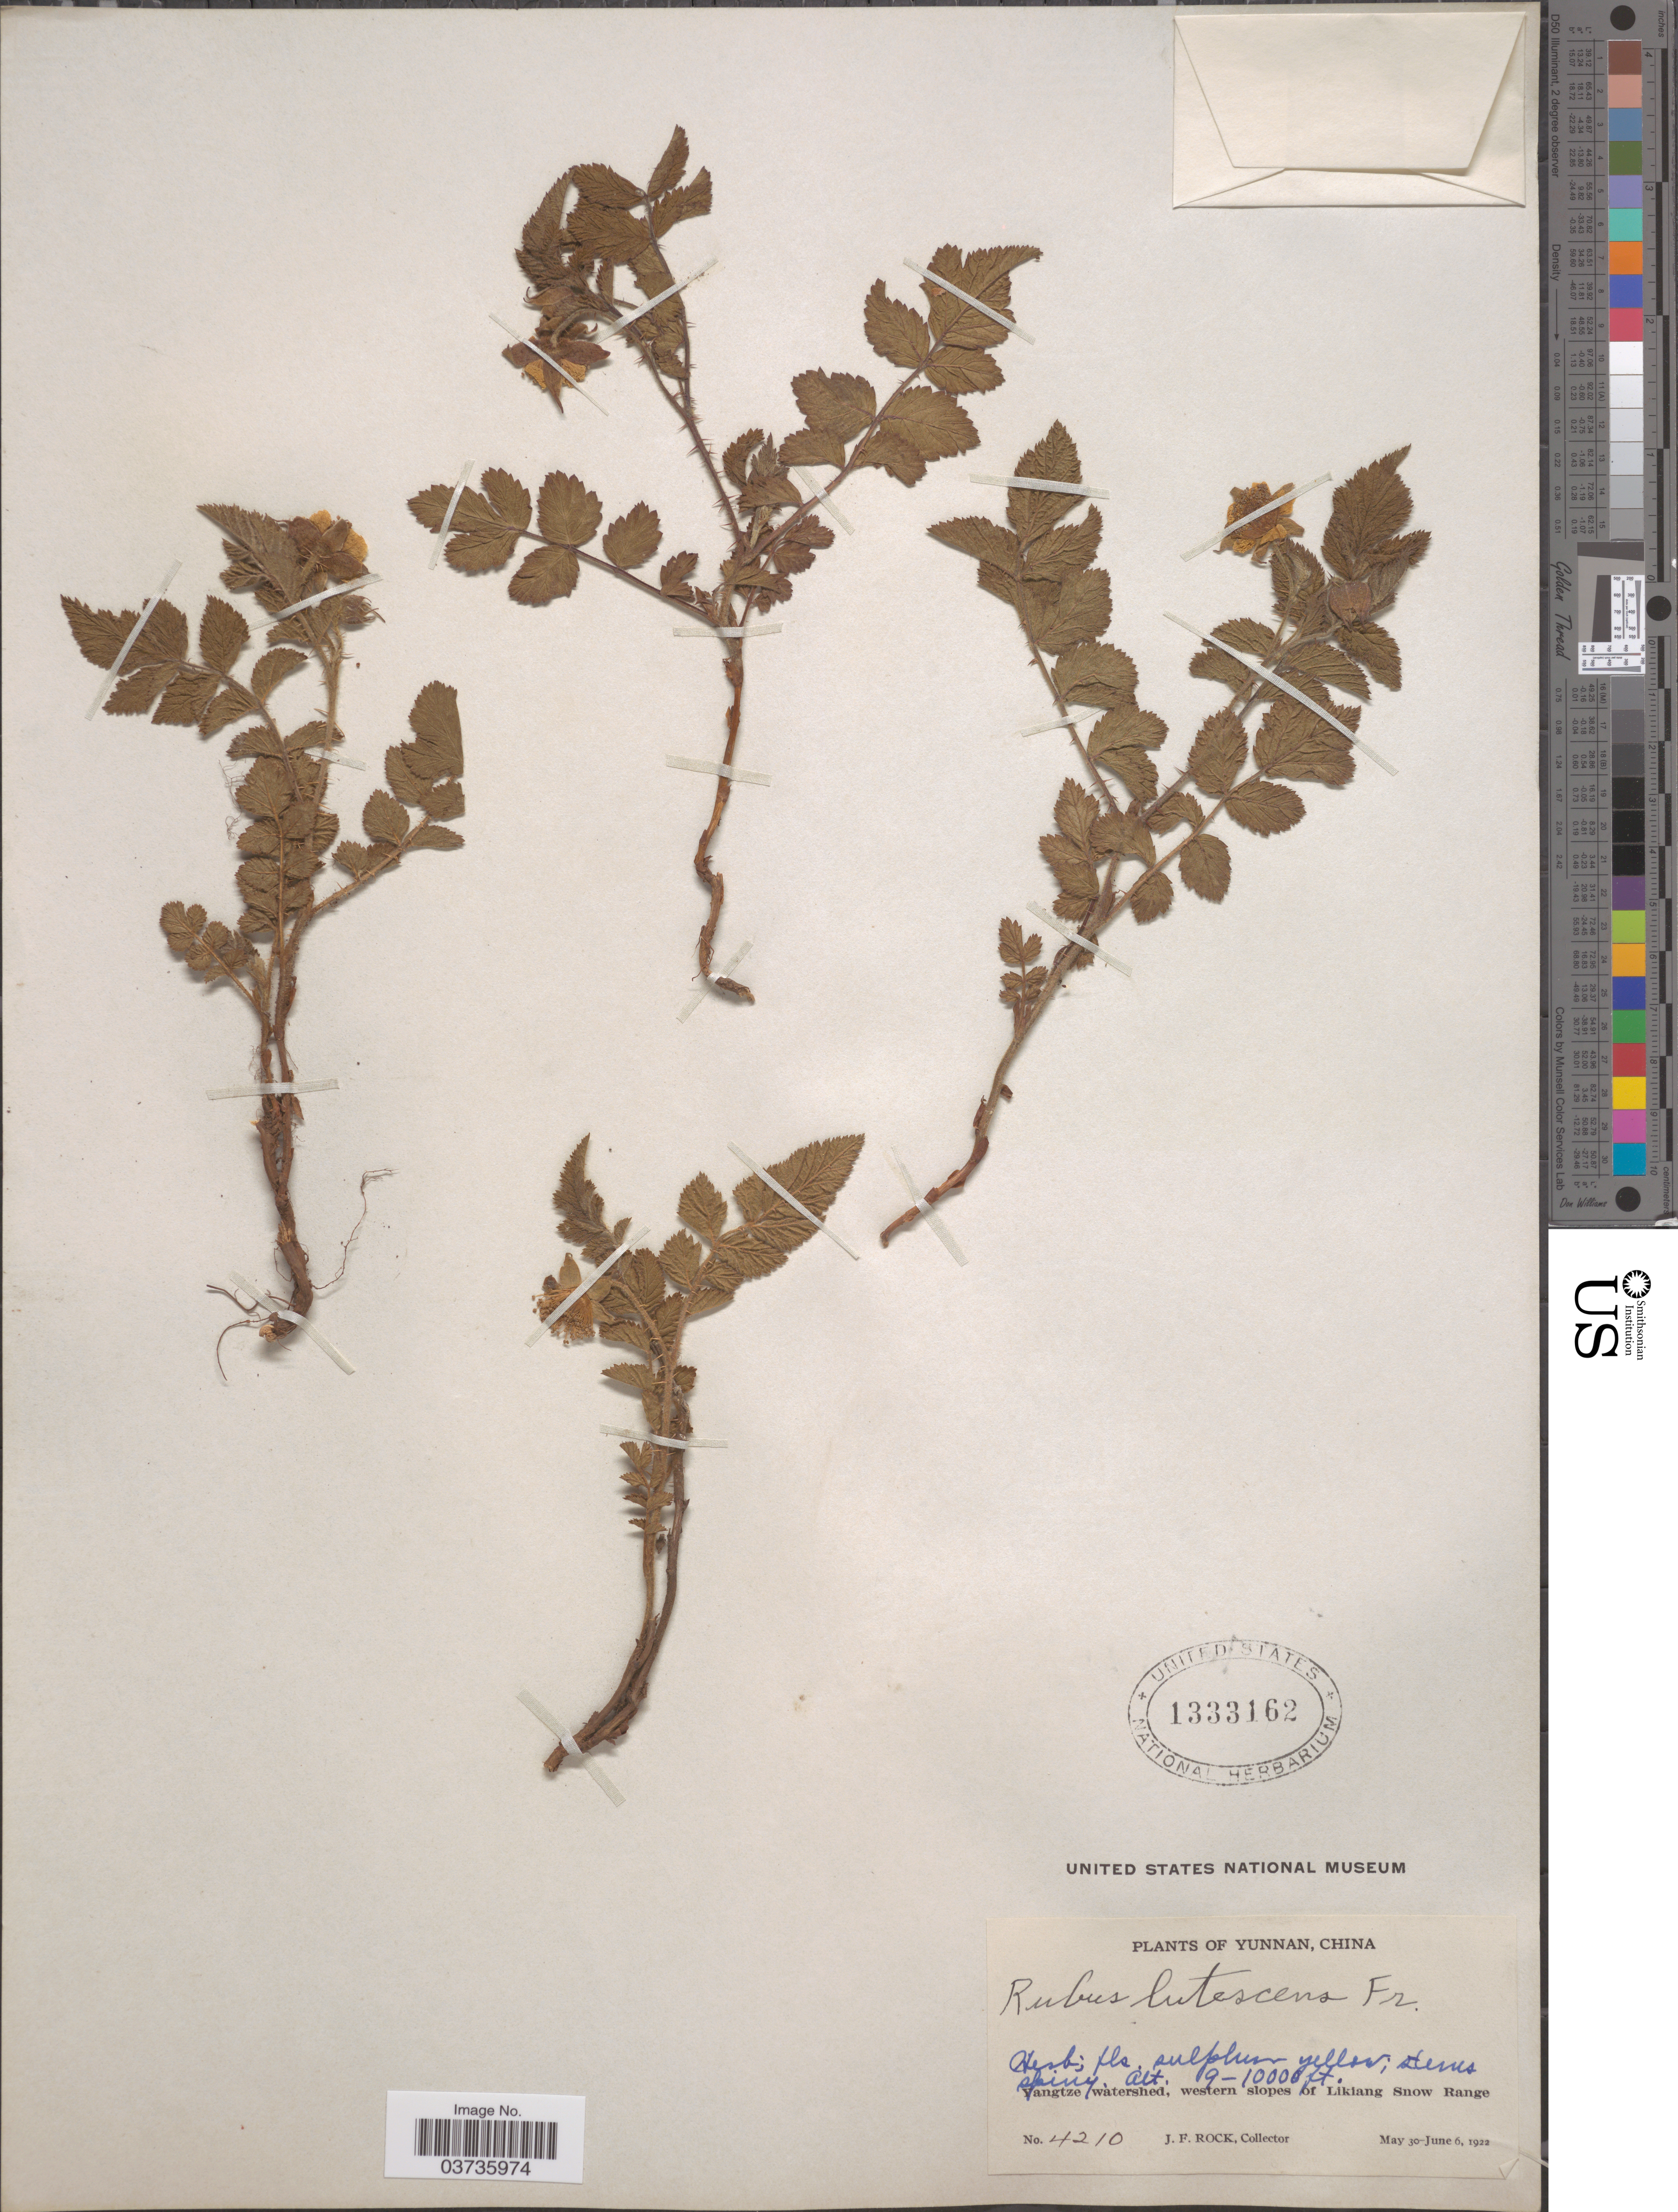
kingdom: Plantae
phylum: Tracheophyta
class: Magnoliopsida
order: Rosales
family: Rosaceae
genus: Rubus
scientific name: Rubus lutescens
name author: Franch.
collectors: J. Rock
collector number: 4210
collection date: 1922-05-30/1922-06-06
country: China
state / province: Yunnan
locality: Yangtze watershed, western slopes of Likiang Snow Range.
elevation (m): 2743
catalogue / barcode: US 1333162